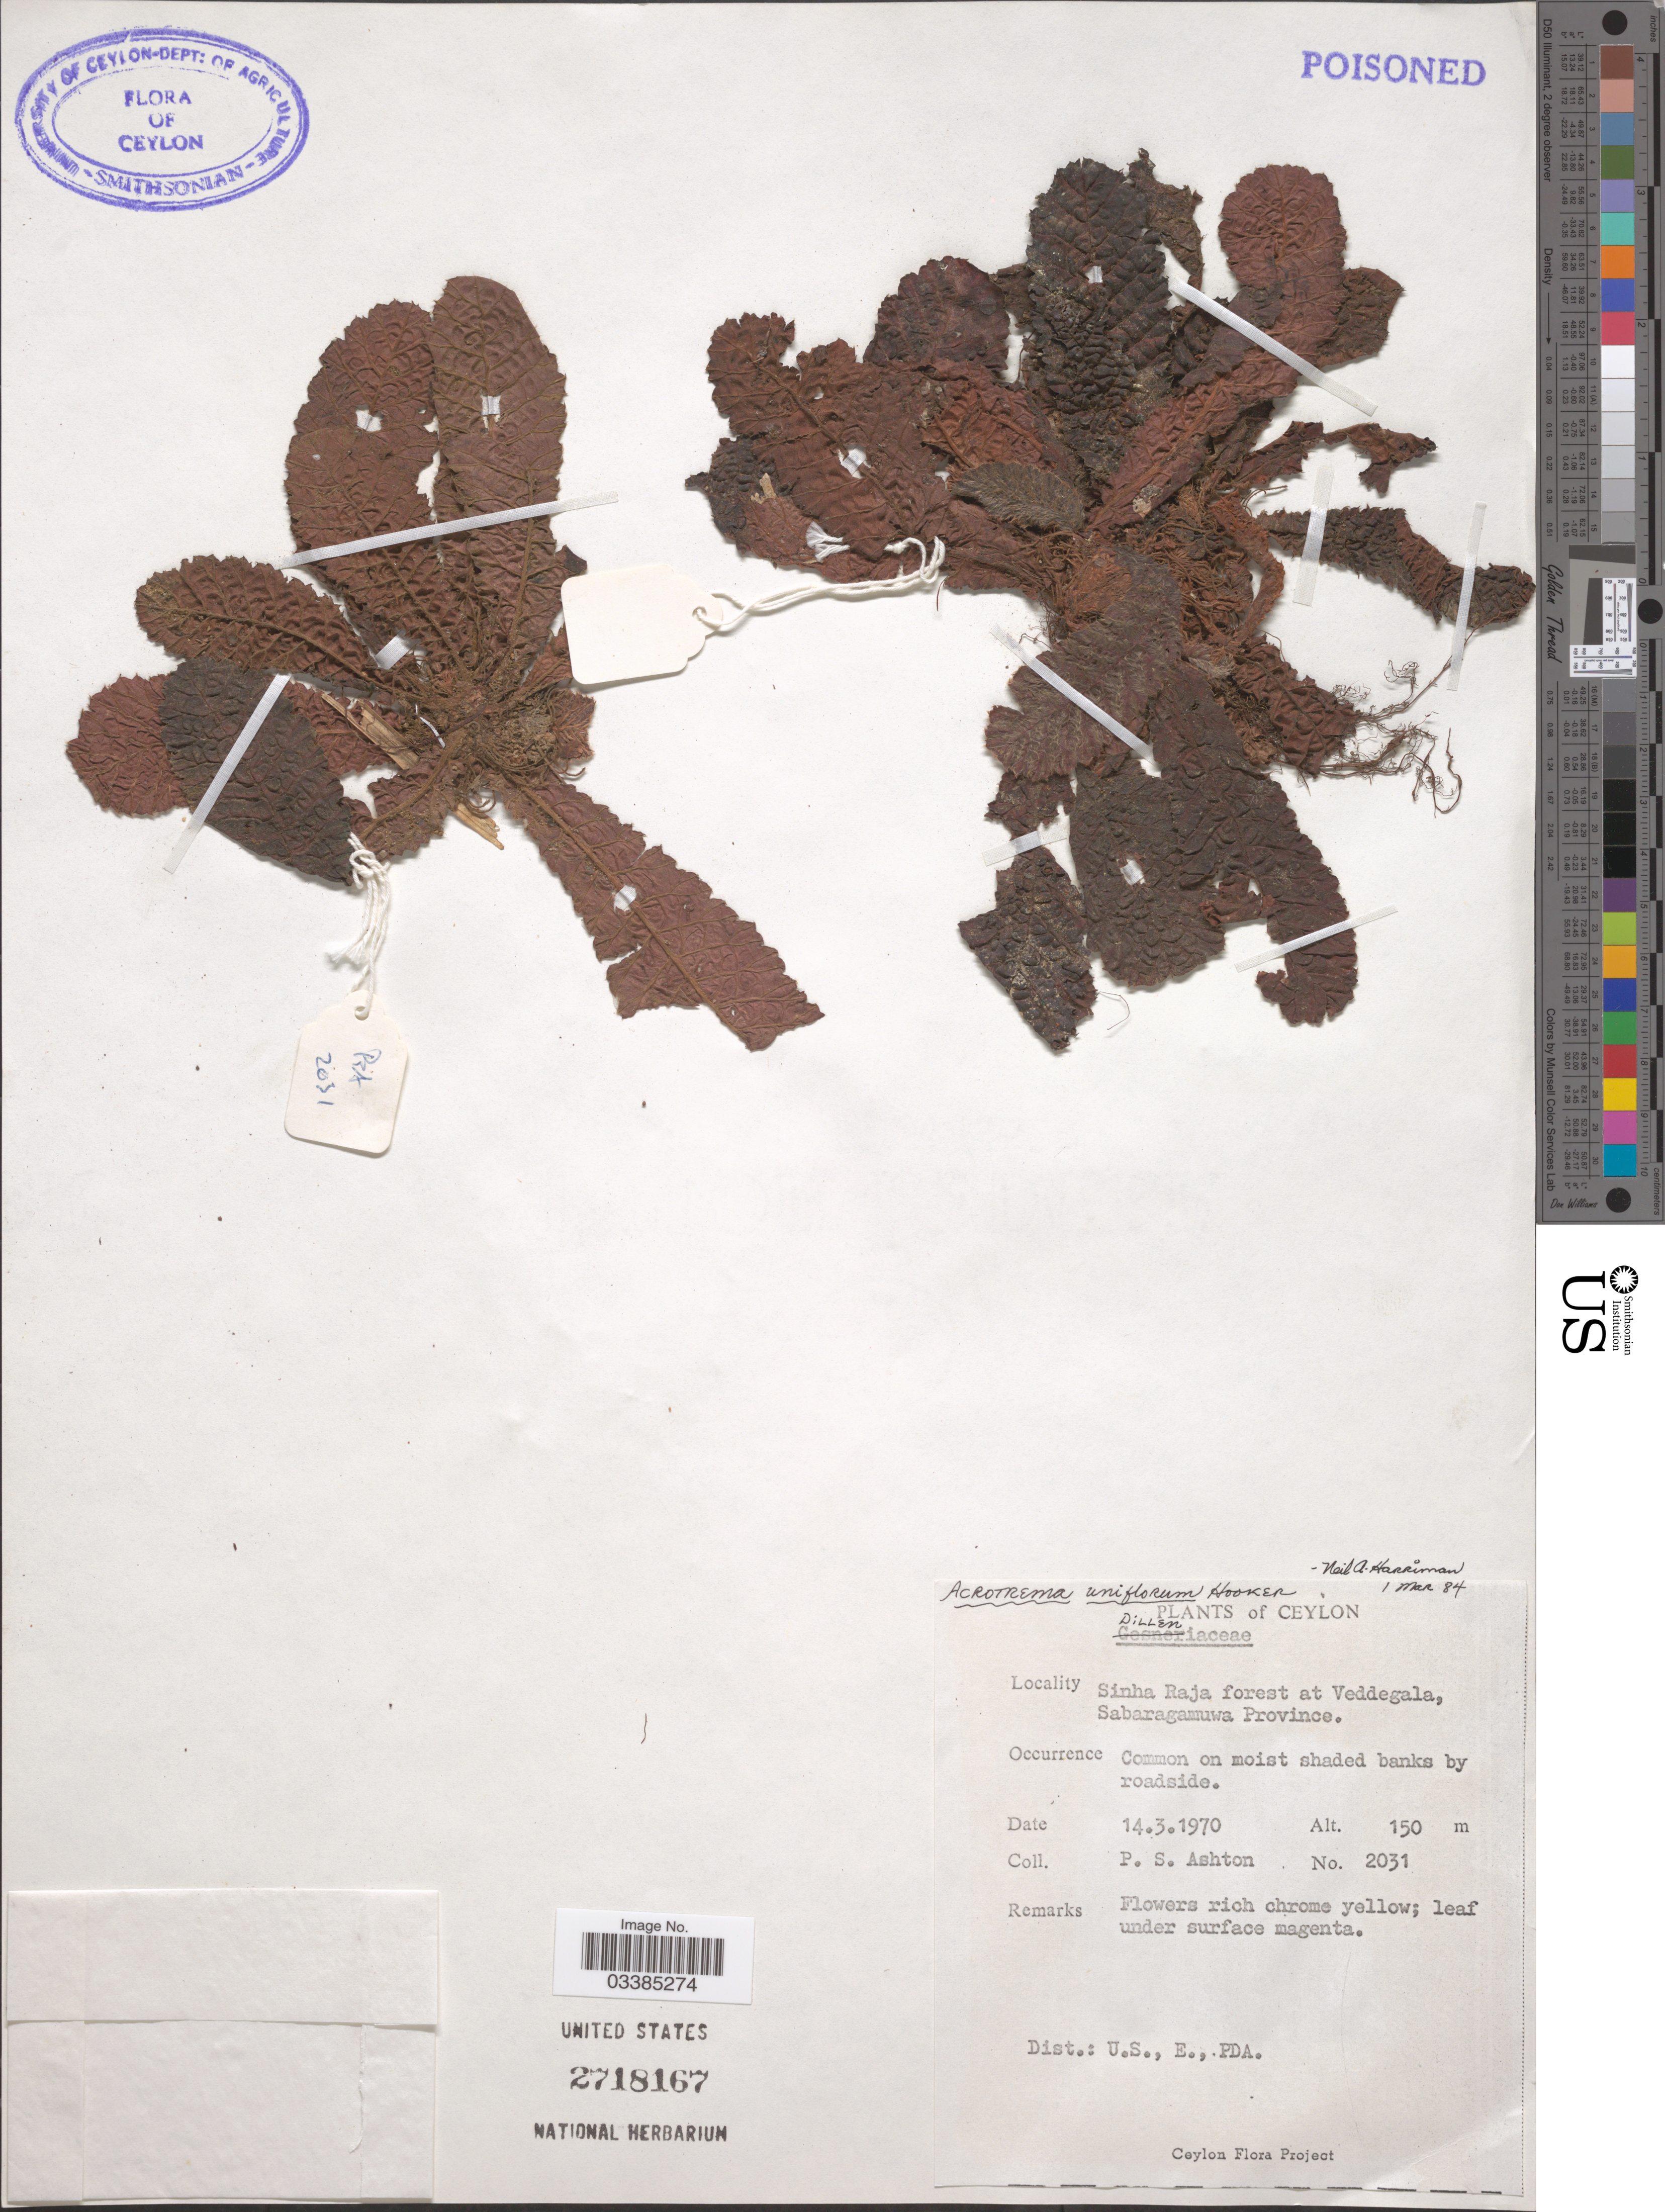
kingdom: Plantae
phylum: Tracheophyta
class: Magnoliopsida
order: Dilleniales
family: Dilleniaceae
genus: Acrotrema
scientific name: Acrotrema uniflorum var. uniflorum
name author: Hook.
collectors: P. S. Ashton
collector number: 2031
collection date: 1970-03-14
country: Sri Lanka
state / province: Sabaragamuwa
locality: Ceylon. Sinha Raja forest at Veddegala.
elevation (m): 150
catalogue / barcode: US 2718167